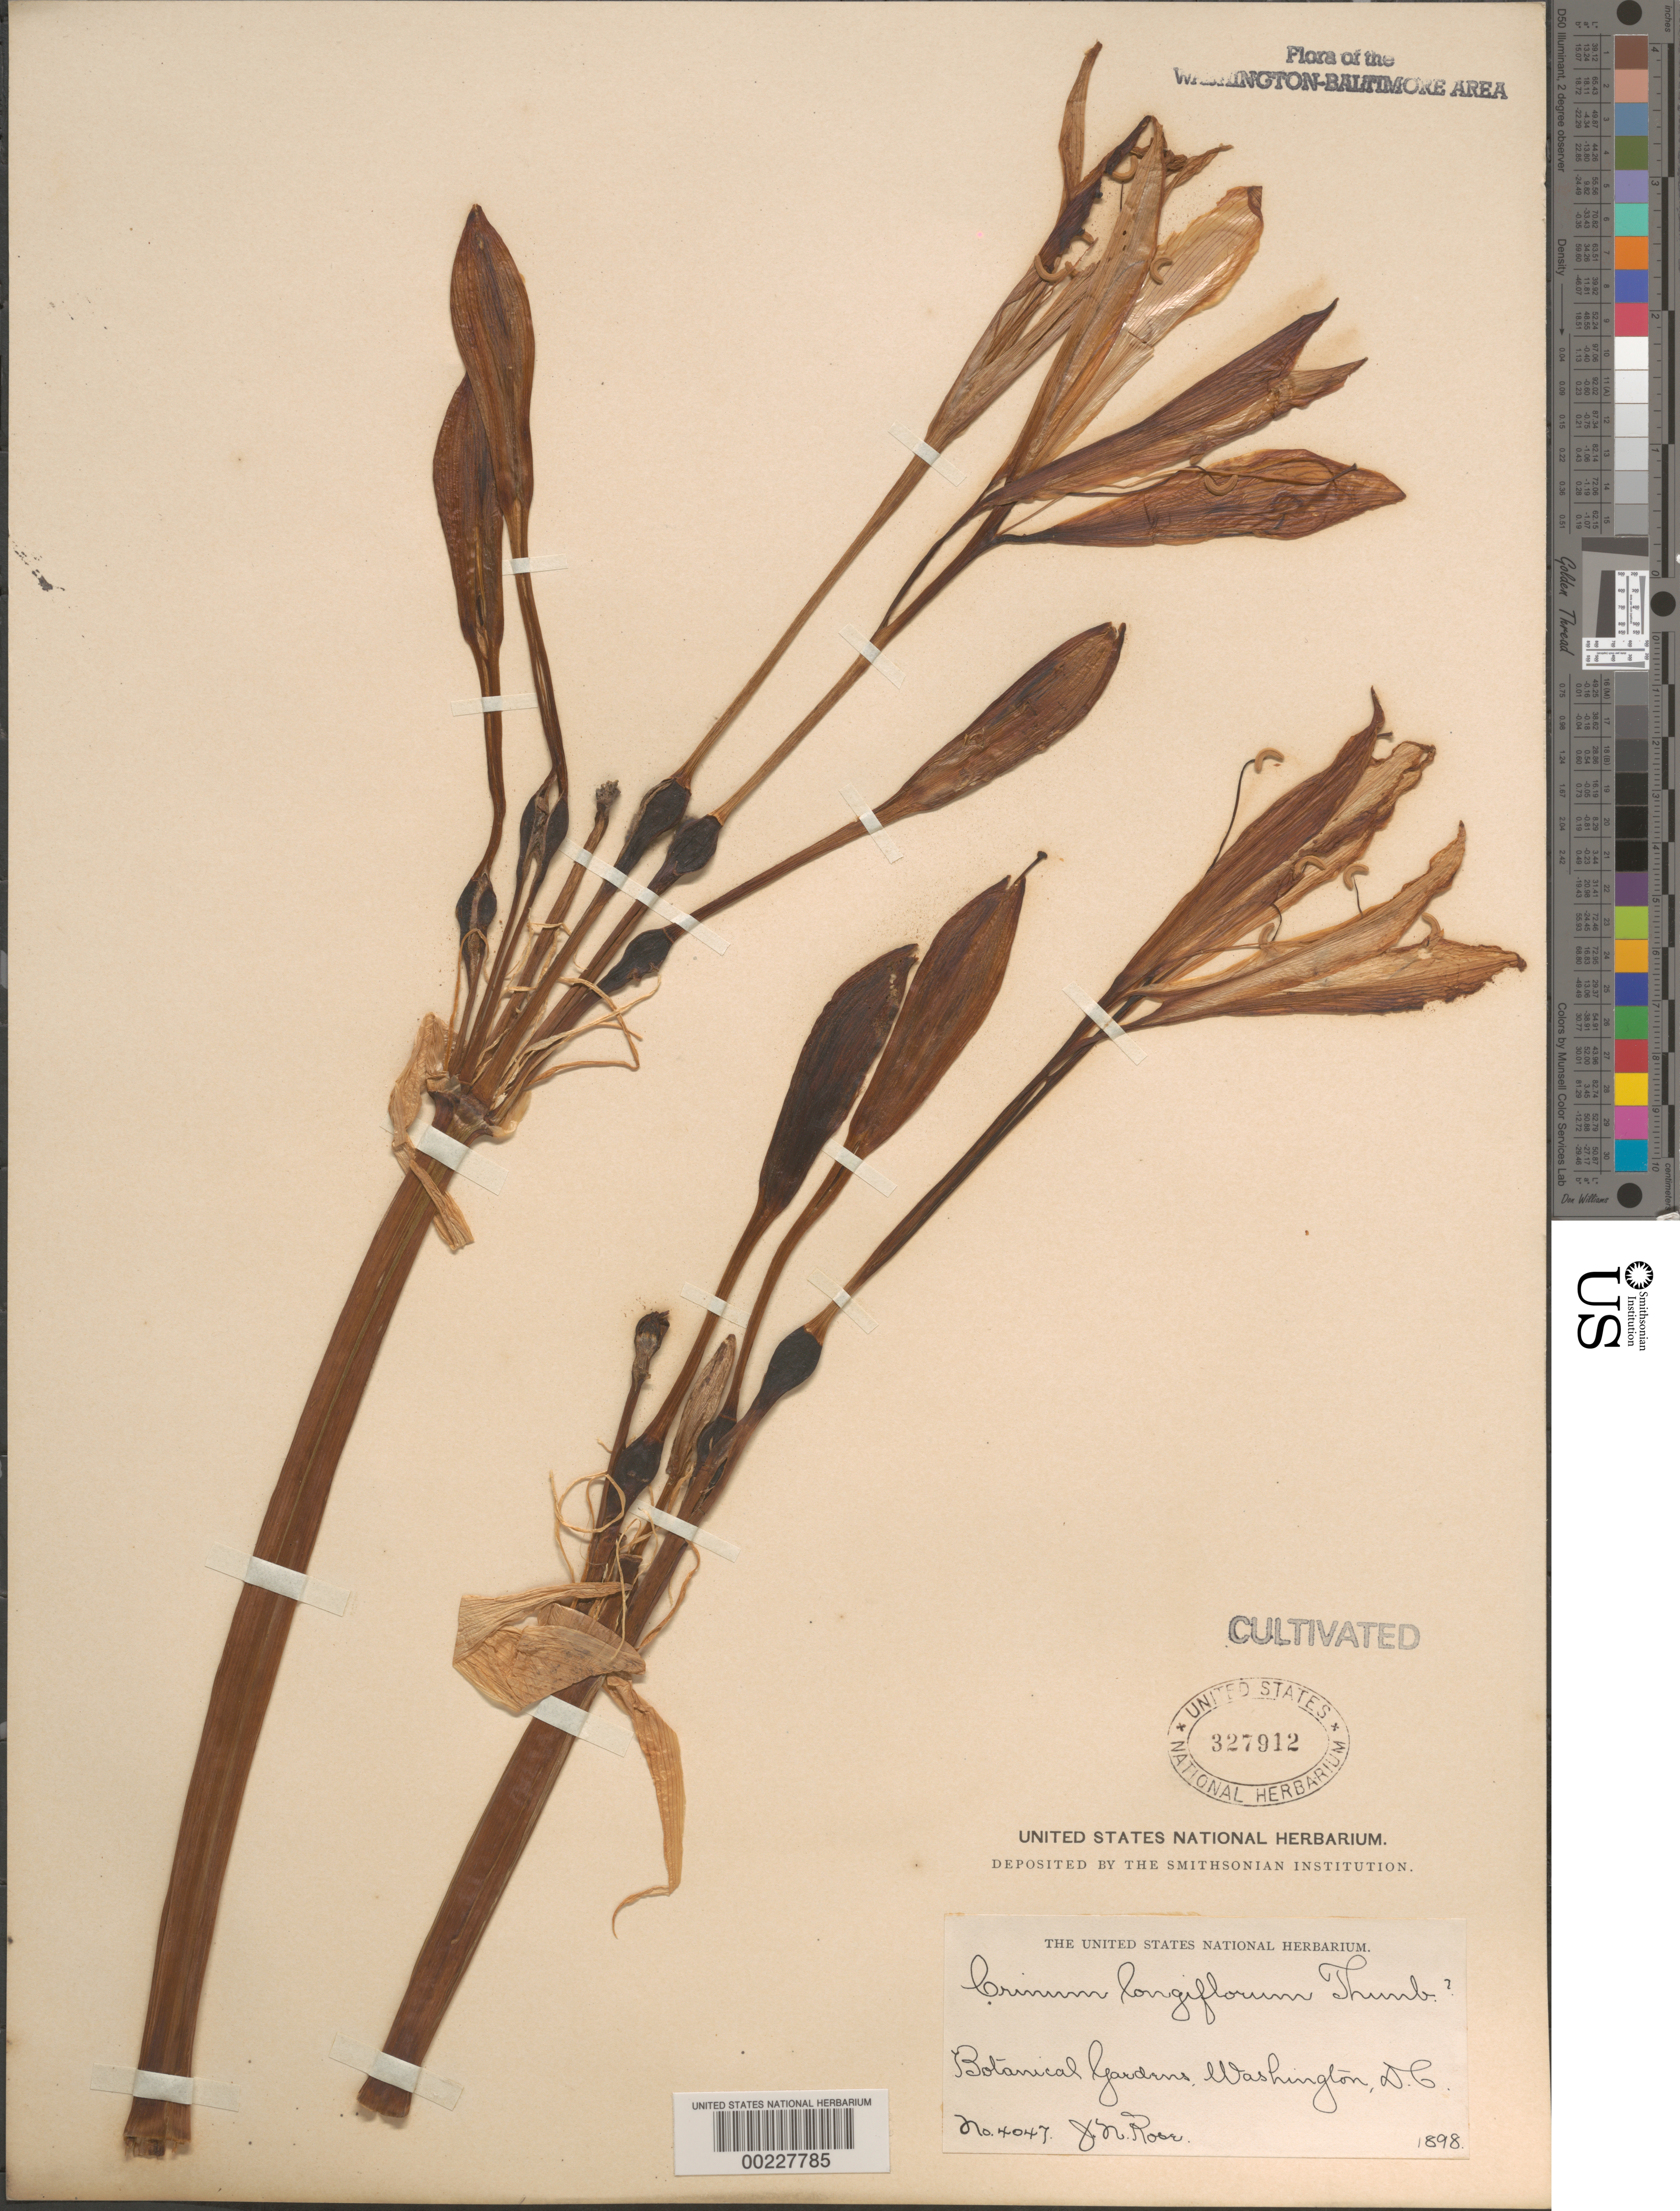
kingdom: Plantae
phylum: Tracheophyta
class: Liliopsida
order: Asparagales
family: Amaryllidaceae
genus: Crinum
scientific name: Crinum longiflorum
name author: Herb.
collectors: J. N. Rose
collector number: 4047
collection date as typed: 1897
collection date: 1897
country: United States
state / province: District of Columbia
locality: Botanical gardens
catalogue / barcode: US 327912